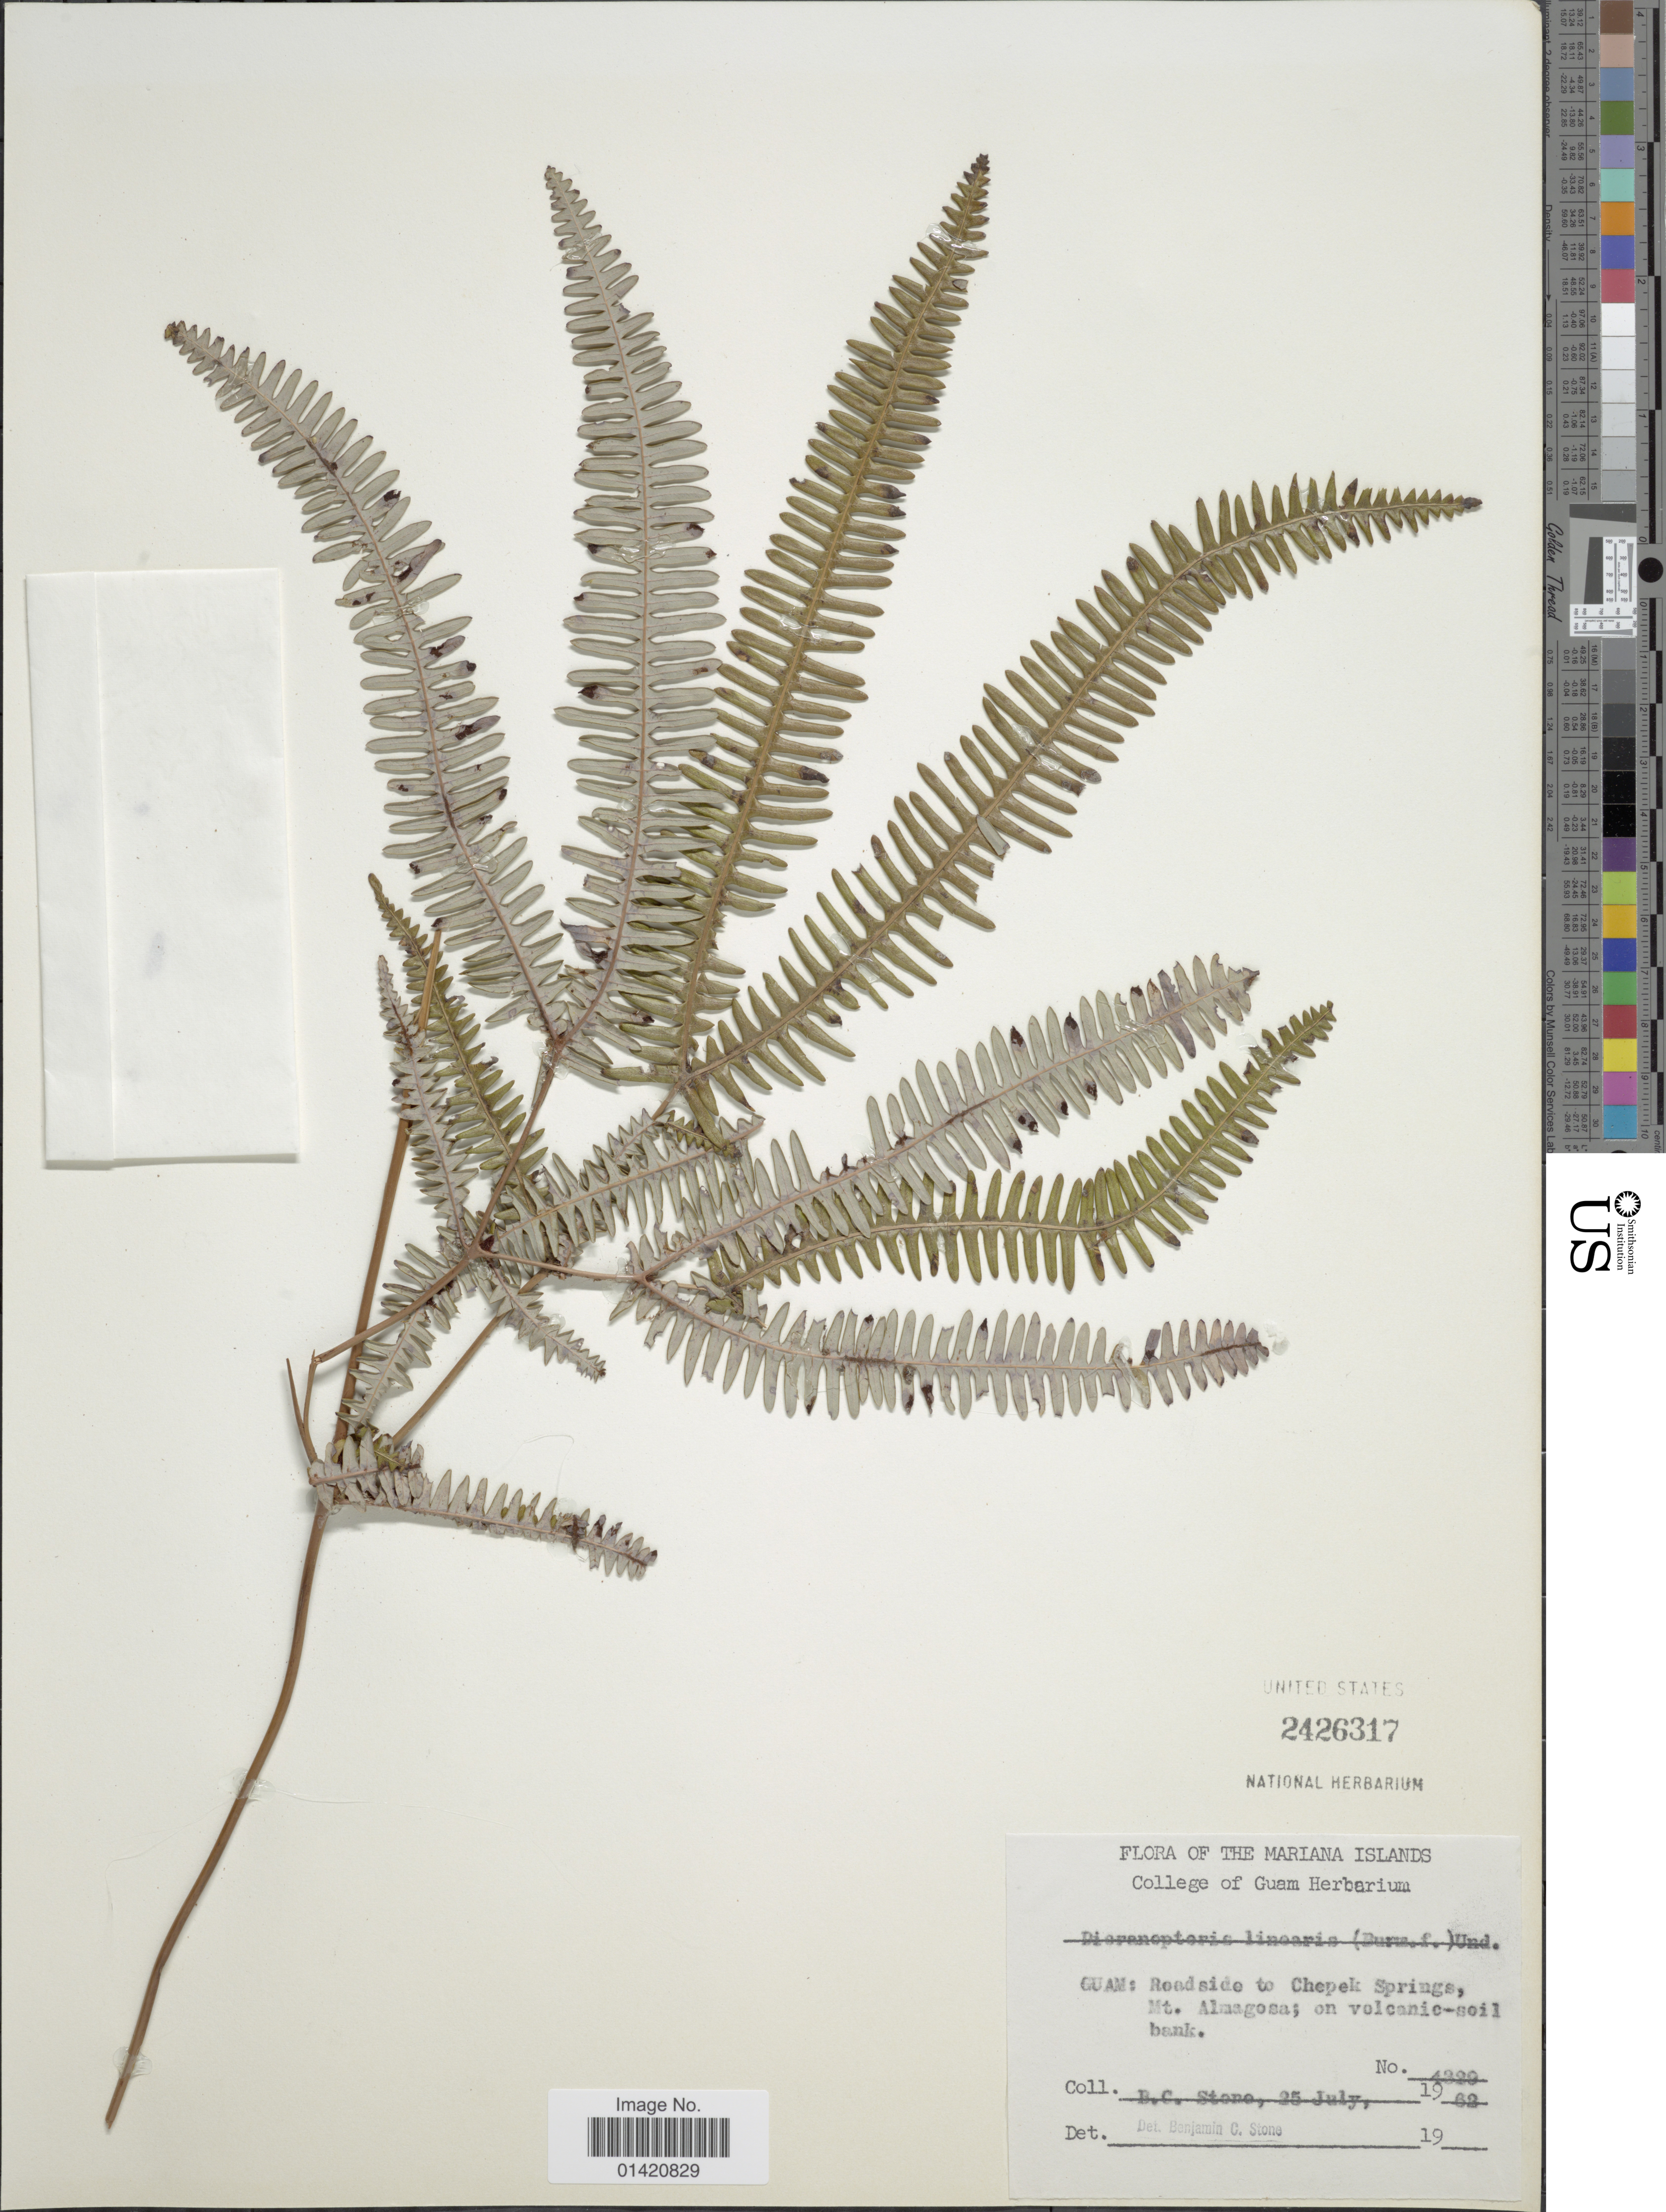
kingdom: Plantae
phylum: Tracheophyta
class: Polypodiopsida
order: Gleicheniales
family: Gleicheniaceae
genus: Dicranopteris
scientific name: Dicranopteris linearis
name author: (Burm. f.) Underw.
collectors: B. C. Stone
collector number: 4329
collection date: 1962-07-25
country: Guam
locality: The Mariana Islands, Roadside to Chepek Springs, Mt Almagosa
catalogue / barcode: US 2426317